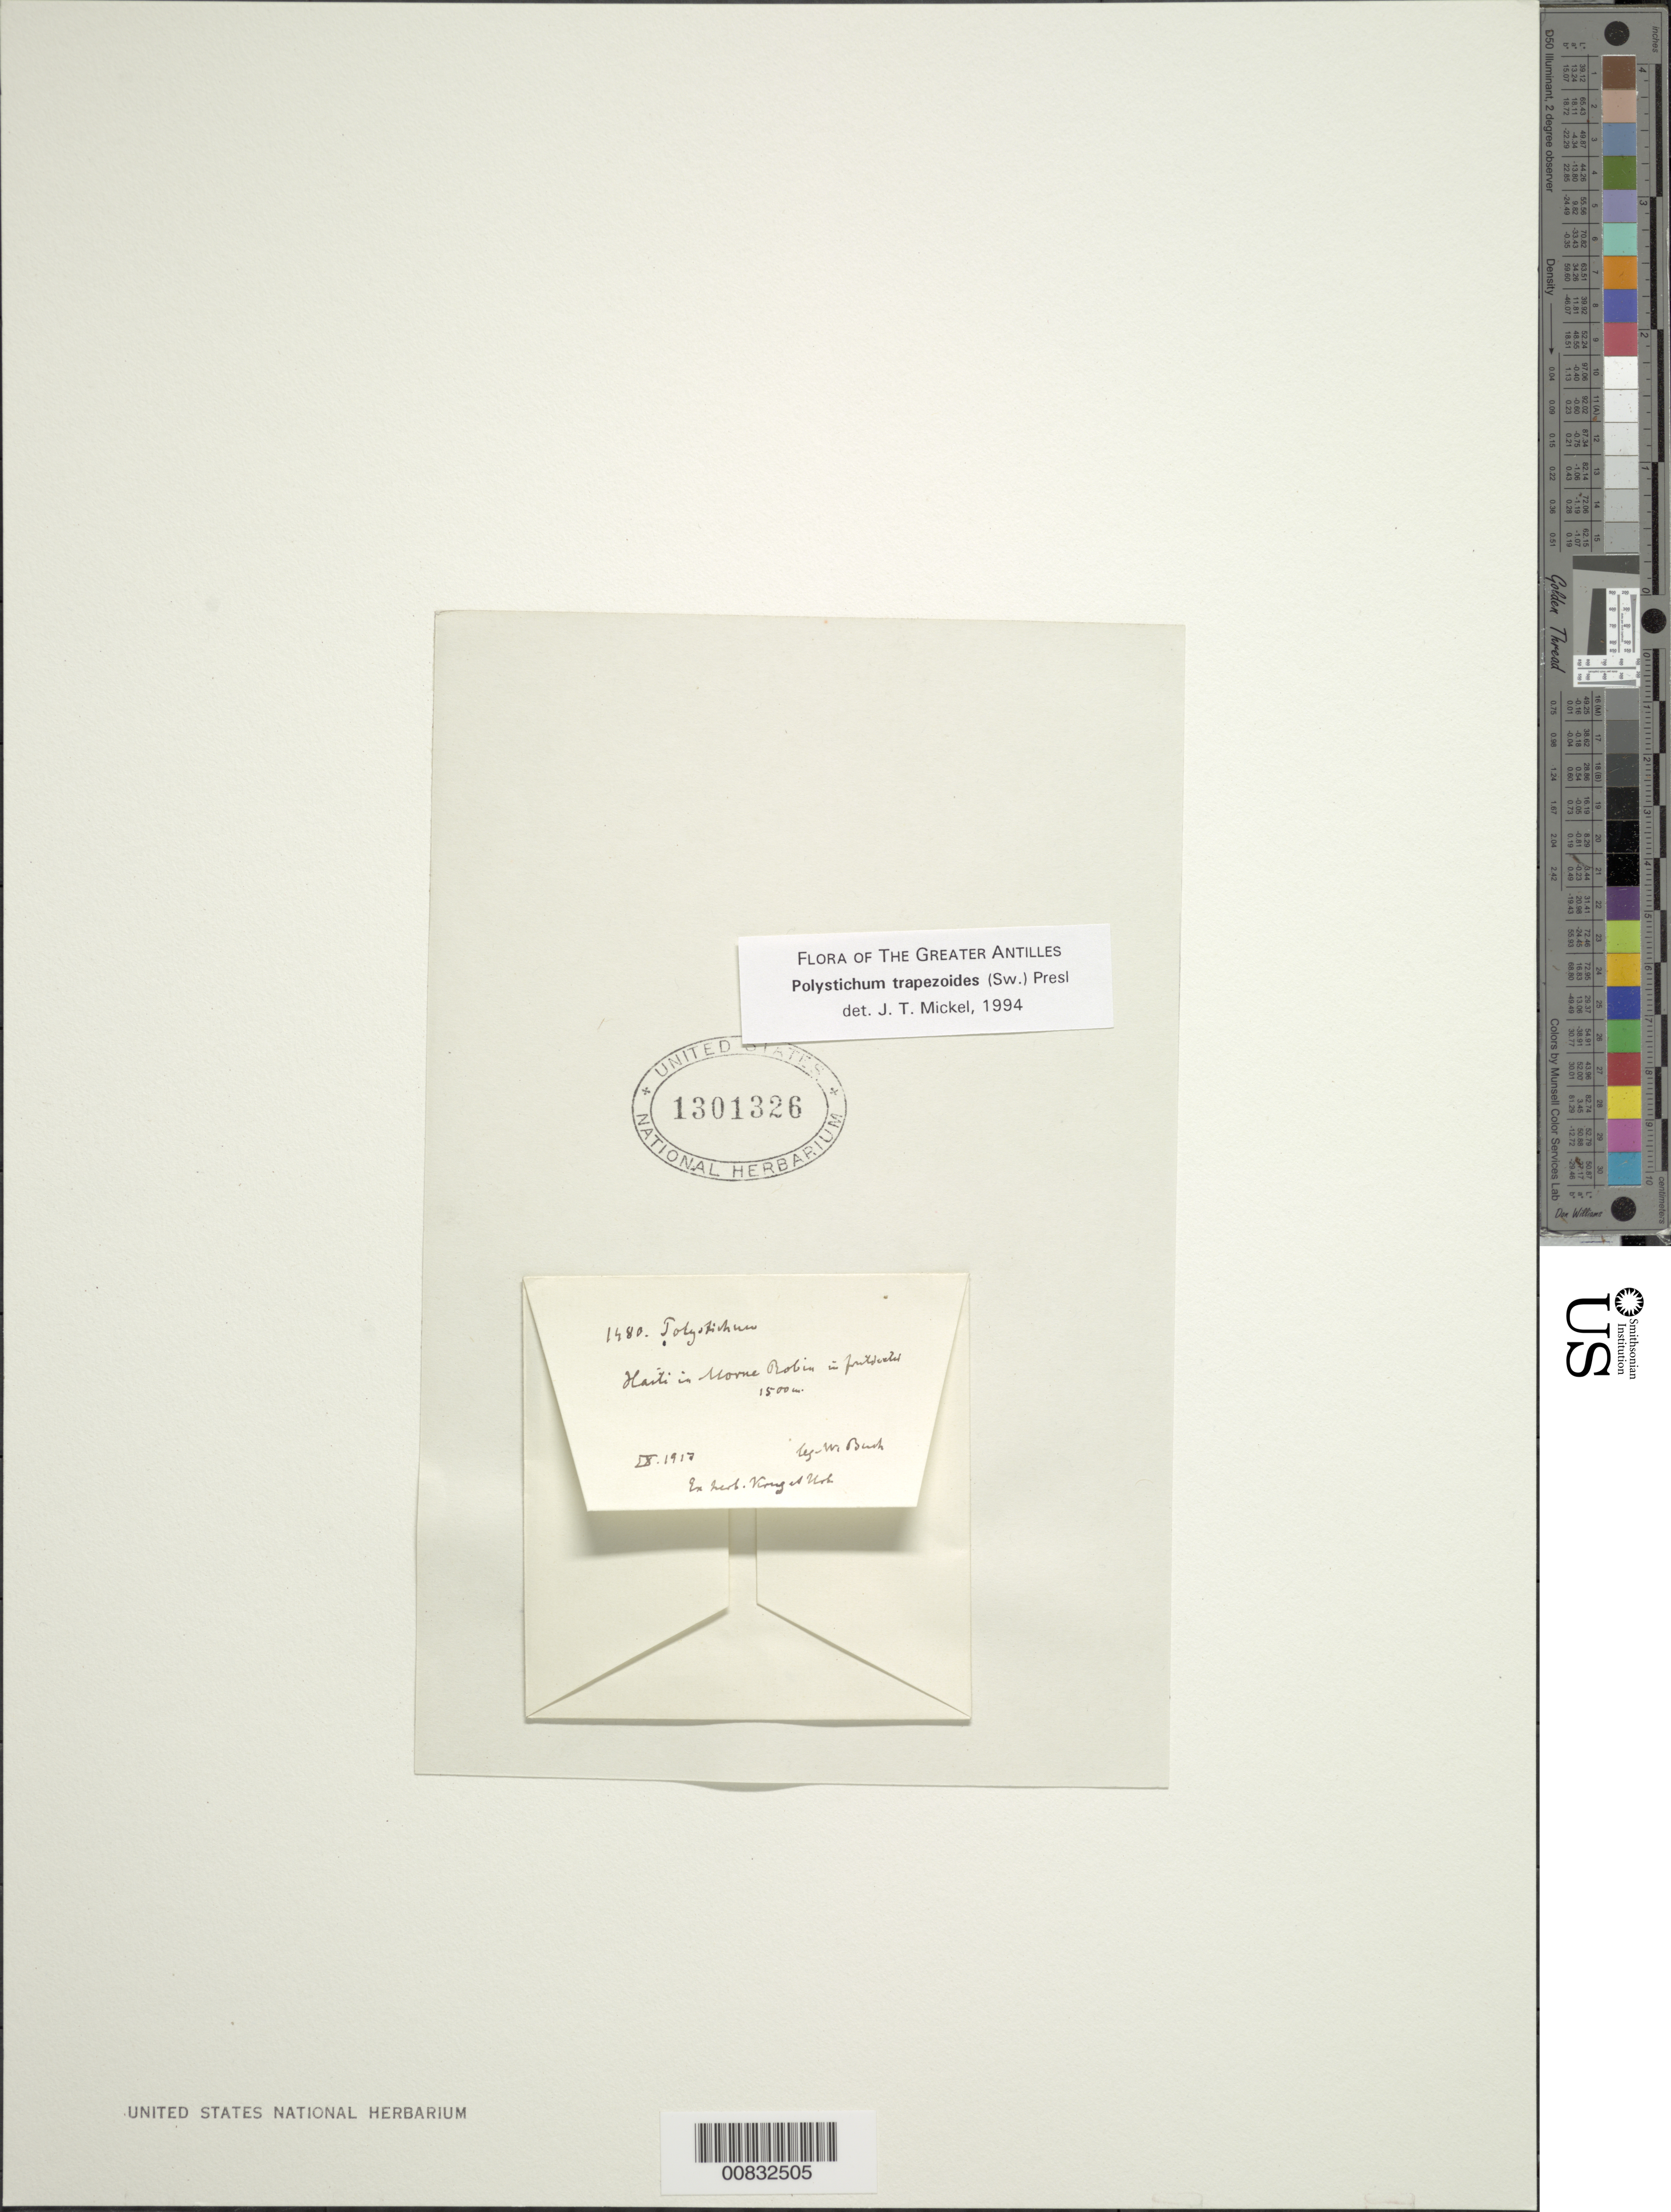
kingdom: Plantae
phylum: Tracheophyta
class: Polypodiopsida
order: Polypodiales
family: Dryopteridaceae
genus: Polystichum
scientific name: Polystichum trapezoides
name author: (Sw.) C. Presl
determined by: Mickel, J. T., (NY), New York Botanical Garden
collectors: W. Buch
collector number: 1480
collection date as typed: Sep 1917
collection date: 1917-09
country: Haiti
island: Hispaniola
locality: Morne Robin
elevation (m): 1500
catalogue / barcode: US 1301326